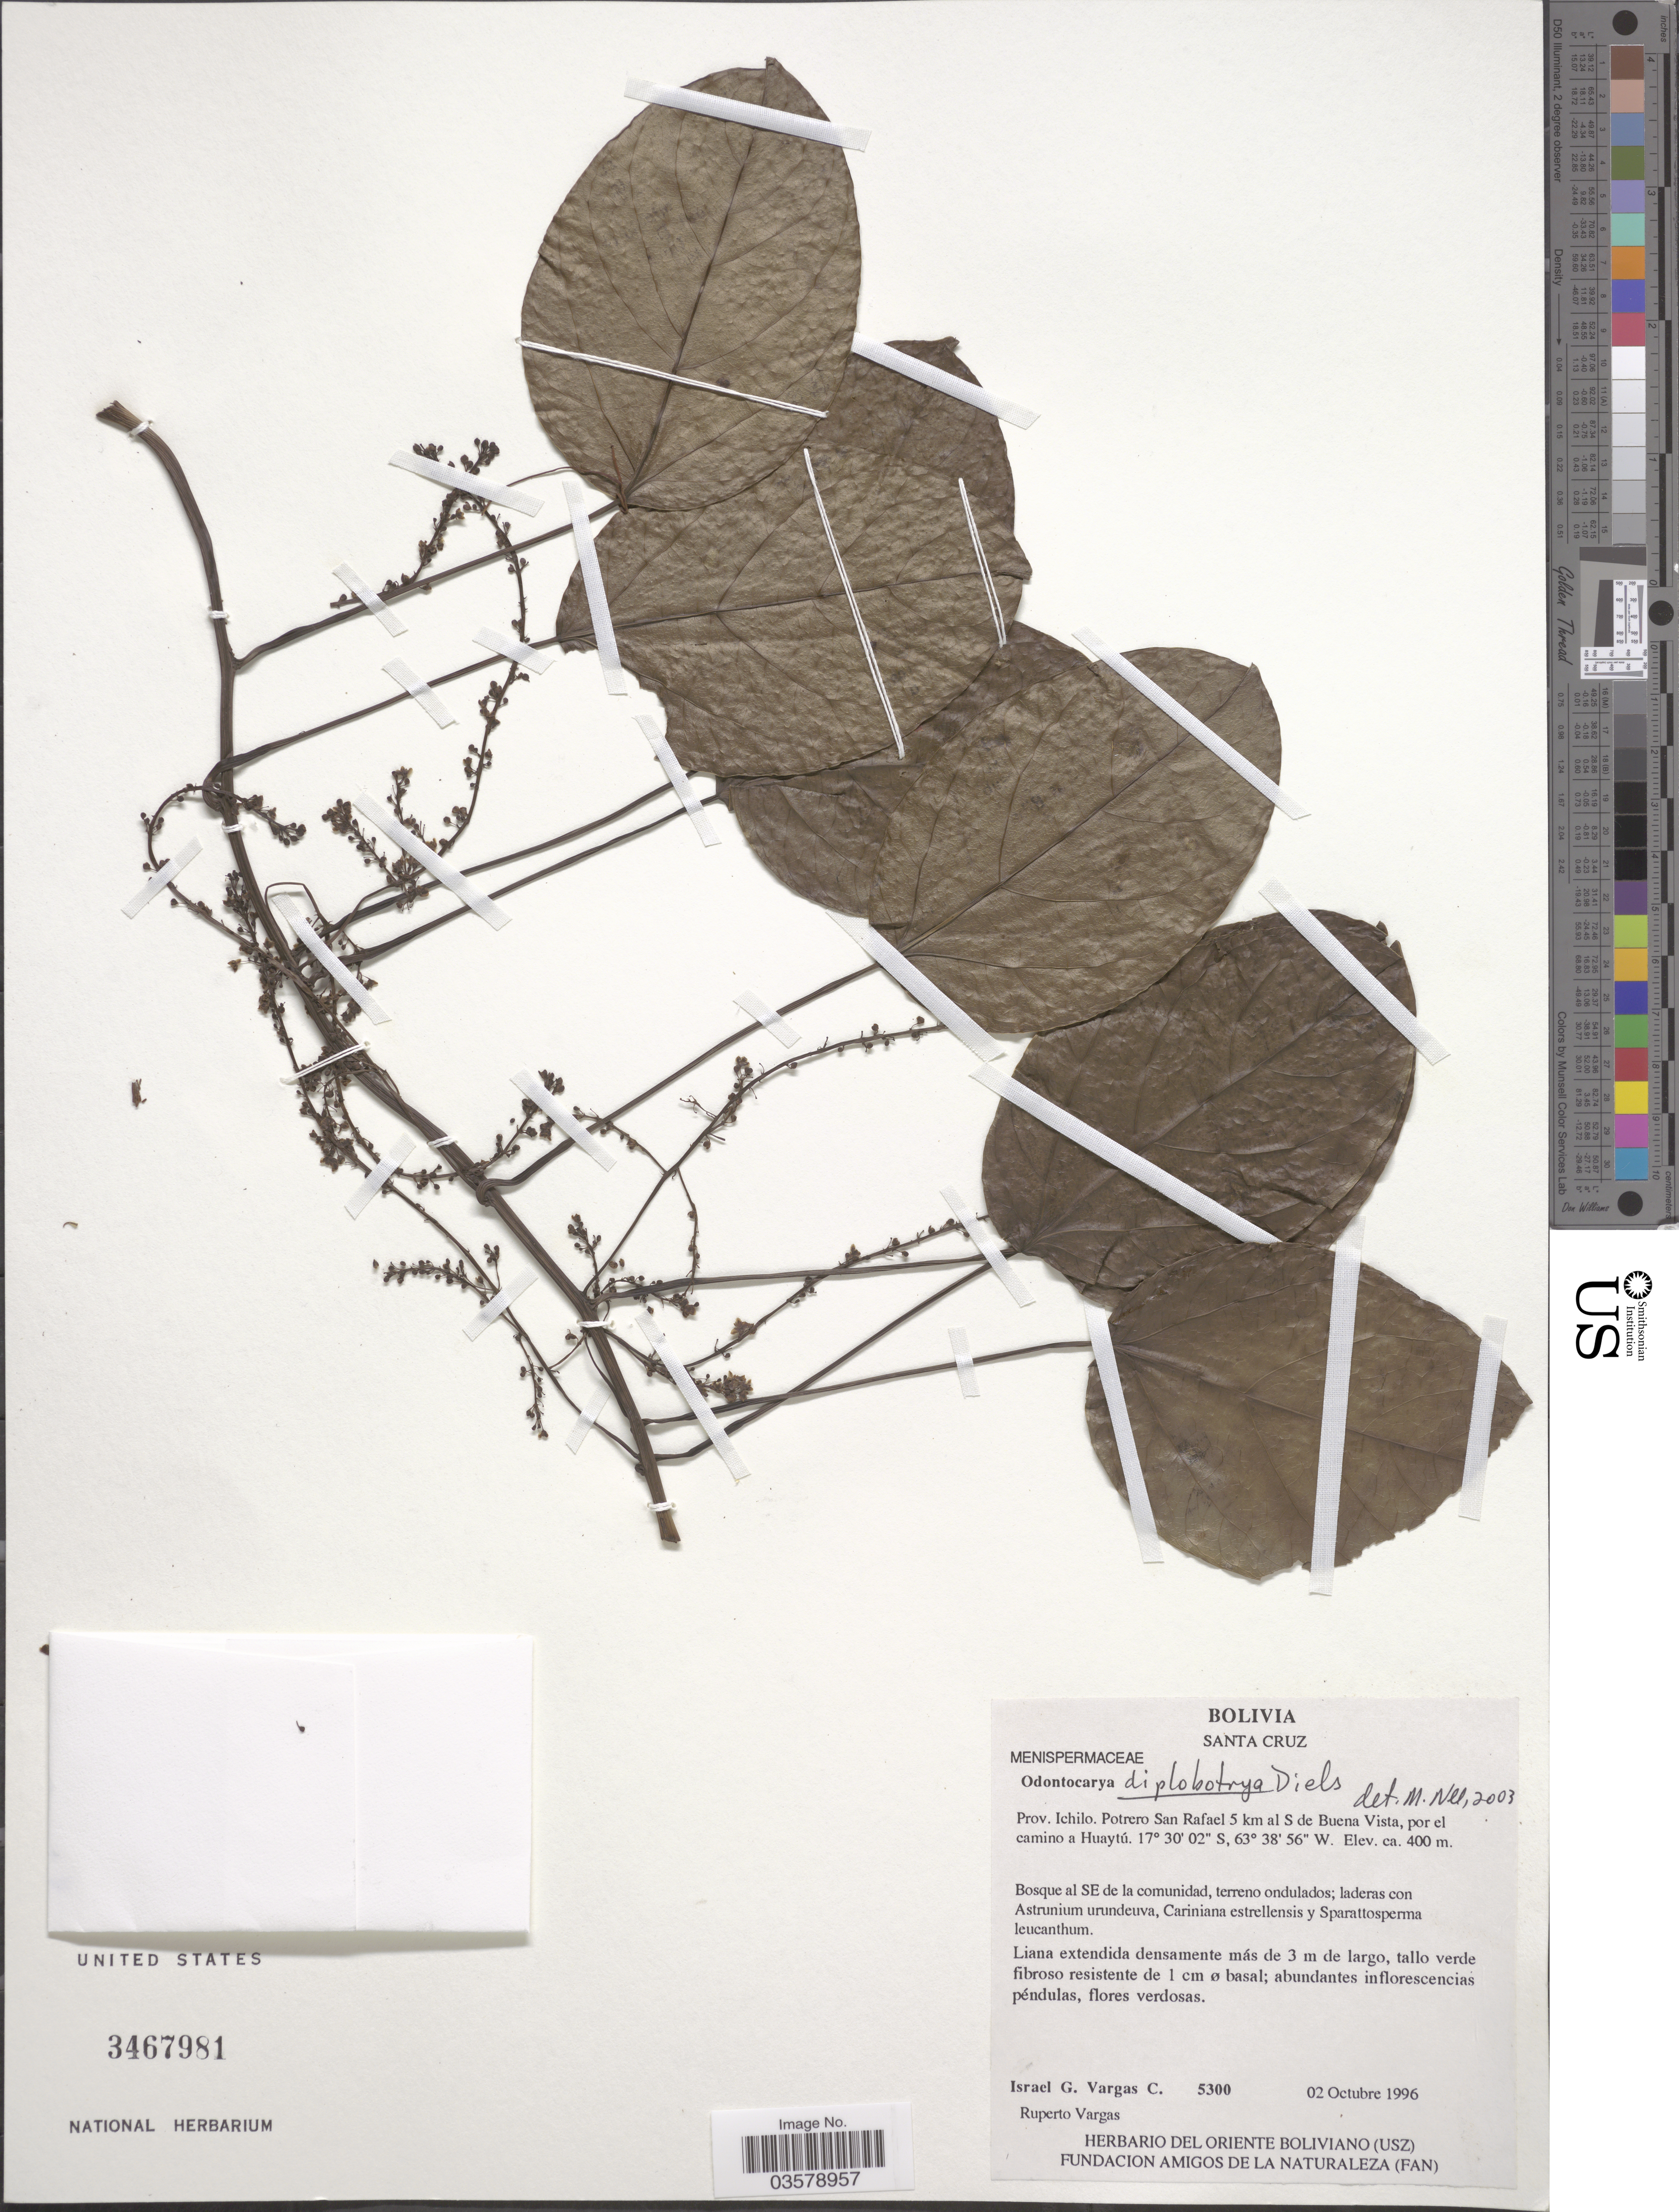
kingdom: Plantae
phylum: Tracheophyta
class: Magnoliopsida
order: Ranunculales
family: Menispermaceae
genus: Odontocarya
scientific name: Odontocarya diplobotrya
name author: Diels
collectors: I. G. Vargas C. & R. Vargas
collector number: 5300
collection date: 1996-10-02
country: Bolivia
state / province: Santa Cruz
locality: Prov. Ichilo. Potrero San Rafael 5 km al S de Buena Vista, por el camino a Huaytú. Bosque de SE de la comunidad.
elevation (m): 400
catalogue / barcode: US 3467981